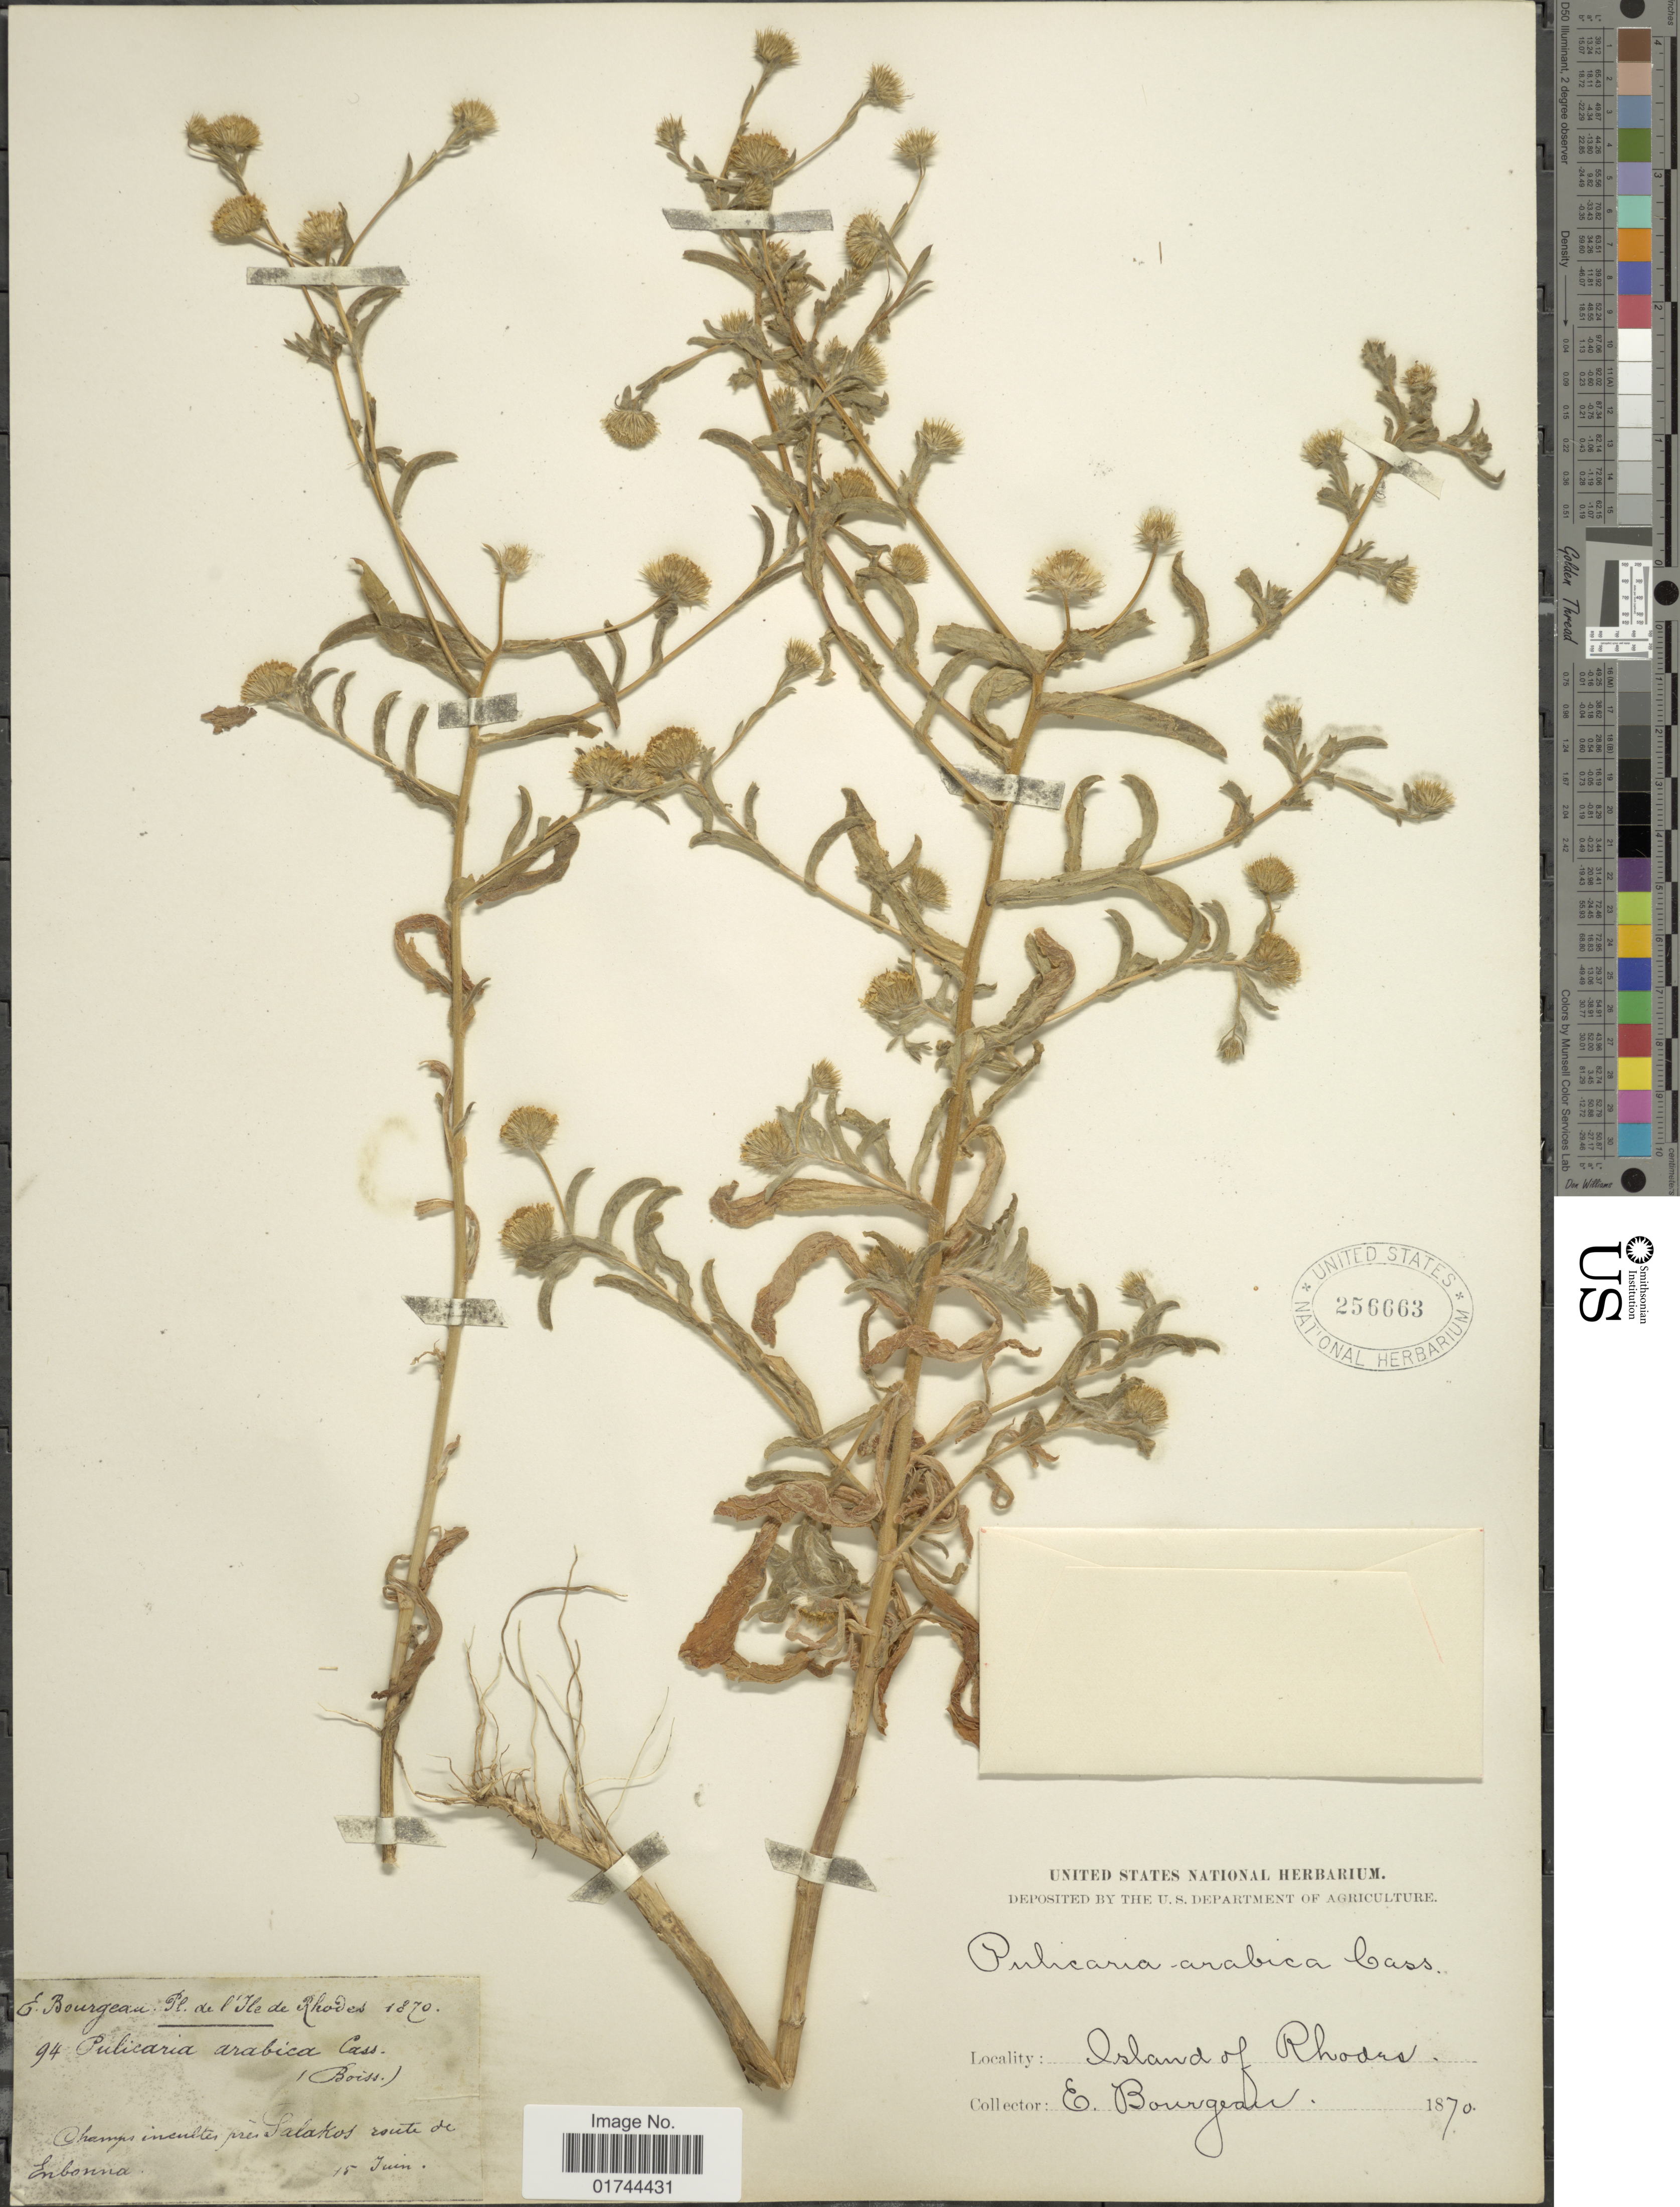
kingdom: Plantae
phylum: Tracheophyta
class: Magnoliopsida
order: Asterales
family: Asteraceae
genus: Pulicaria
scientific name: Pulicaria arabica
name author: (L.) Cass.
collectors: E. Bourgeau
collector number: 94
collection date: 1870-06-15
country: United States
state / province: Rhode Island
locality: Island of Rhodes, Champs incultes pres Salakos route de Enbonna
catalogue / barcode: US 256663